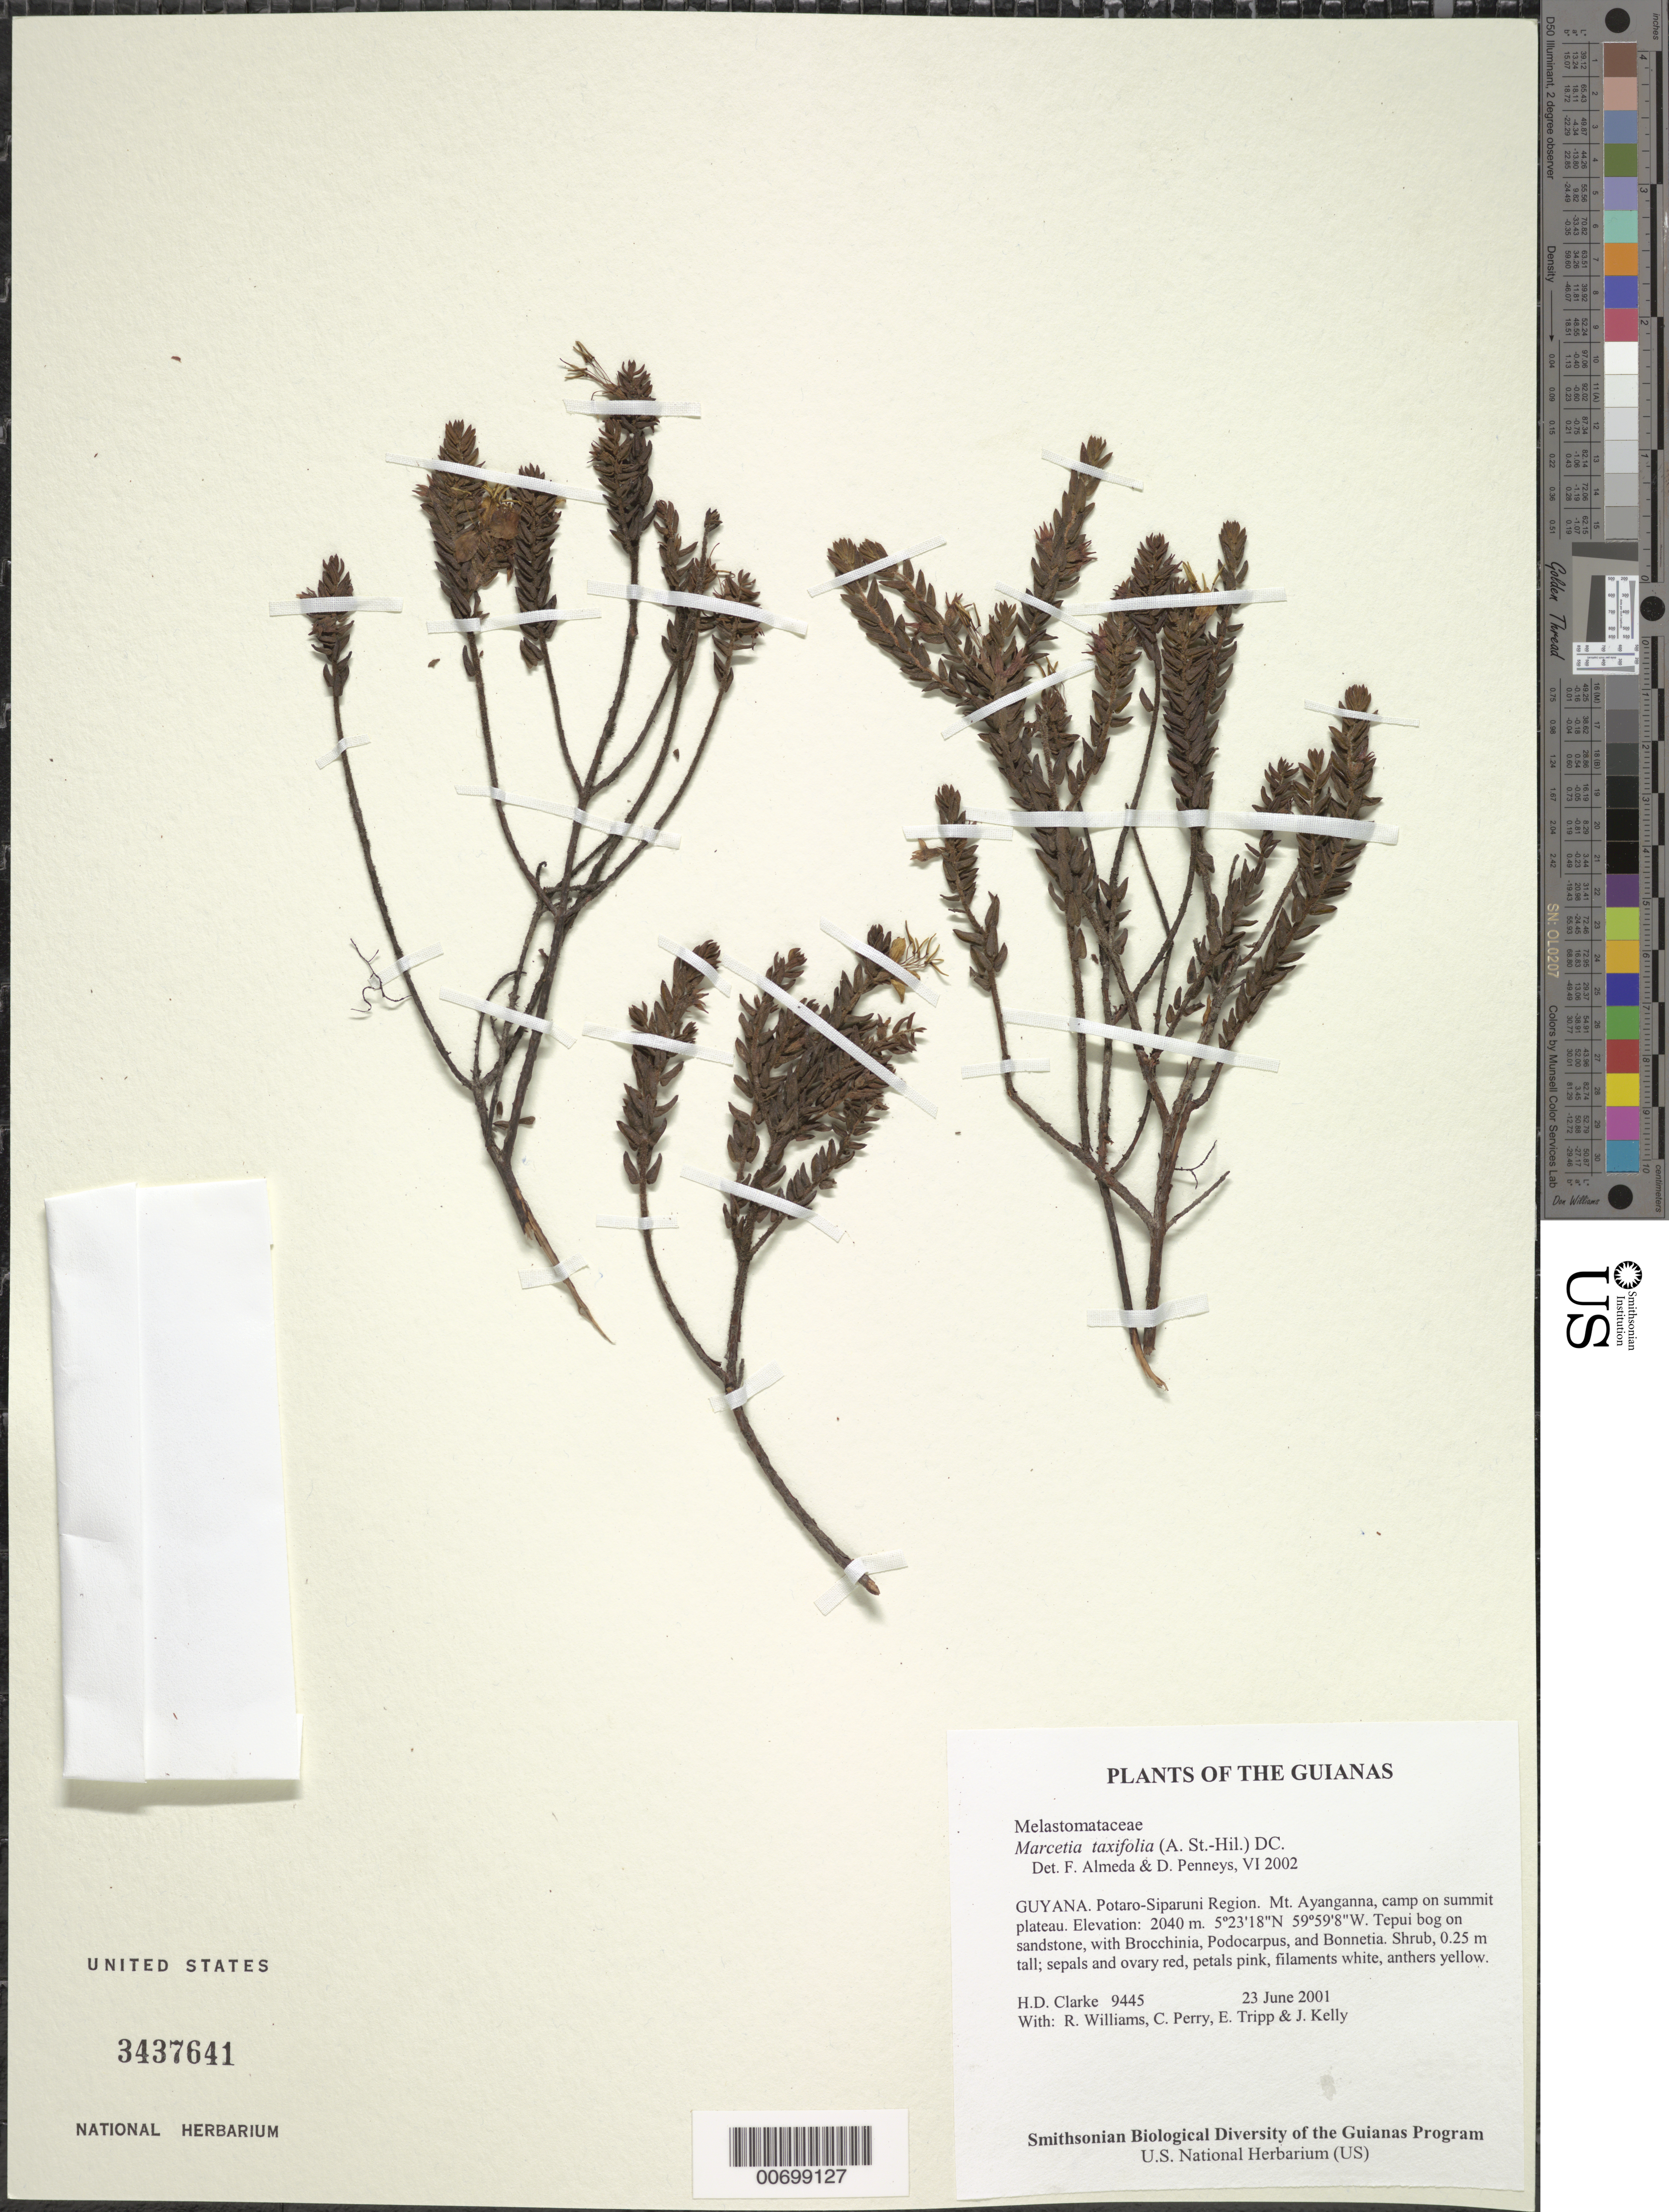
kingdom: Plantae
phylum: Tracheophyta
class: Magnoliopsida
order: Myrtales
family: Melastomataceae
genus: Marcetia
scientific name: Marcetia taxifolia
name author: (A. St.-Hil.) DC.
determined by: Michelangeli, F. A.; Martin, C.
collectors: H. D. Clarke, R. Williams, C. Perry, E. Tripp & J. Kelly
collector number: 9445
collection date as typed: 23 June 2001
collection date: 2001-06-23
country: Guyana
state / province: Potaro-Siparuni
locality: Mt. Ayanganna, camp on summit plateau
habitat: Tepui bog on sandstone, with Brocchinia, Podocarpus, and Bonnetia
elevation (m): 2040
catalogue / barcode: US 3437641